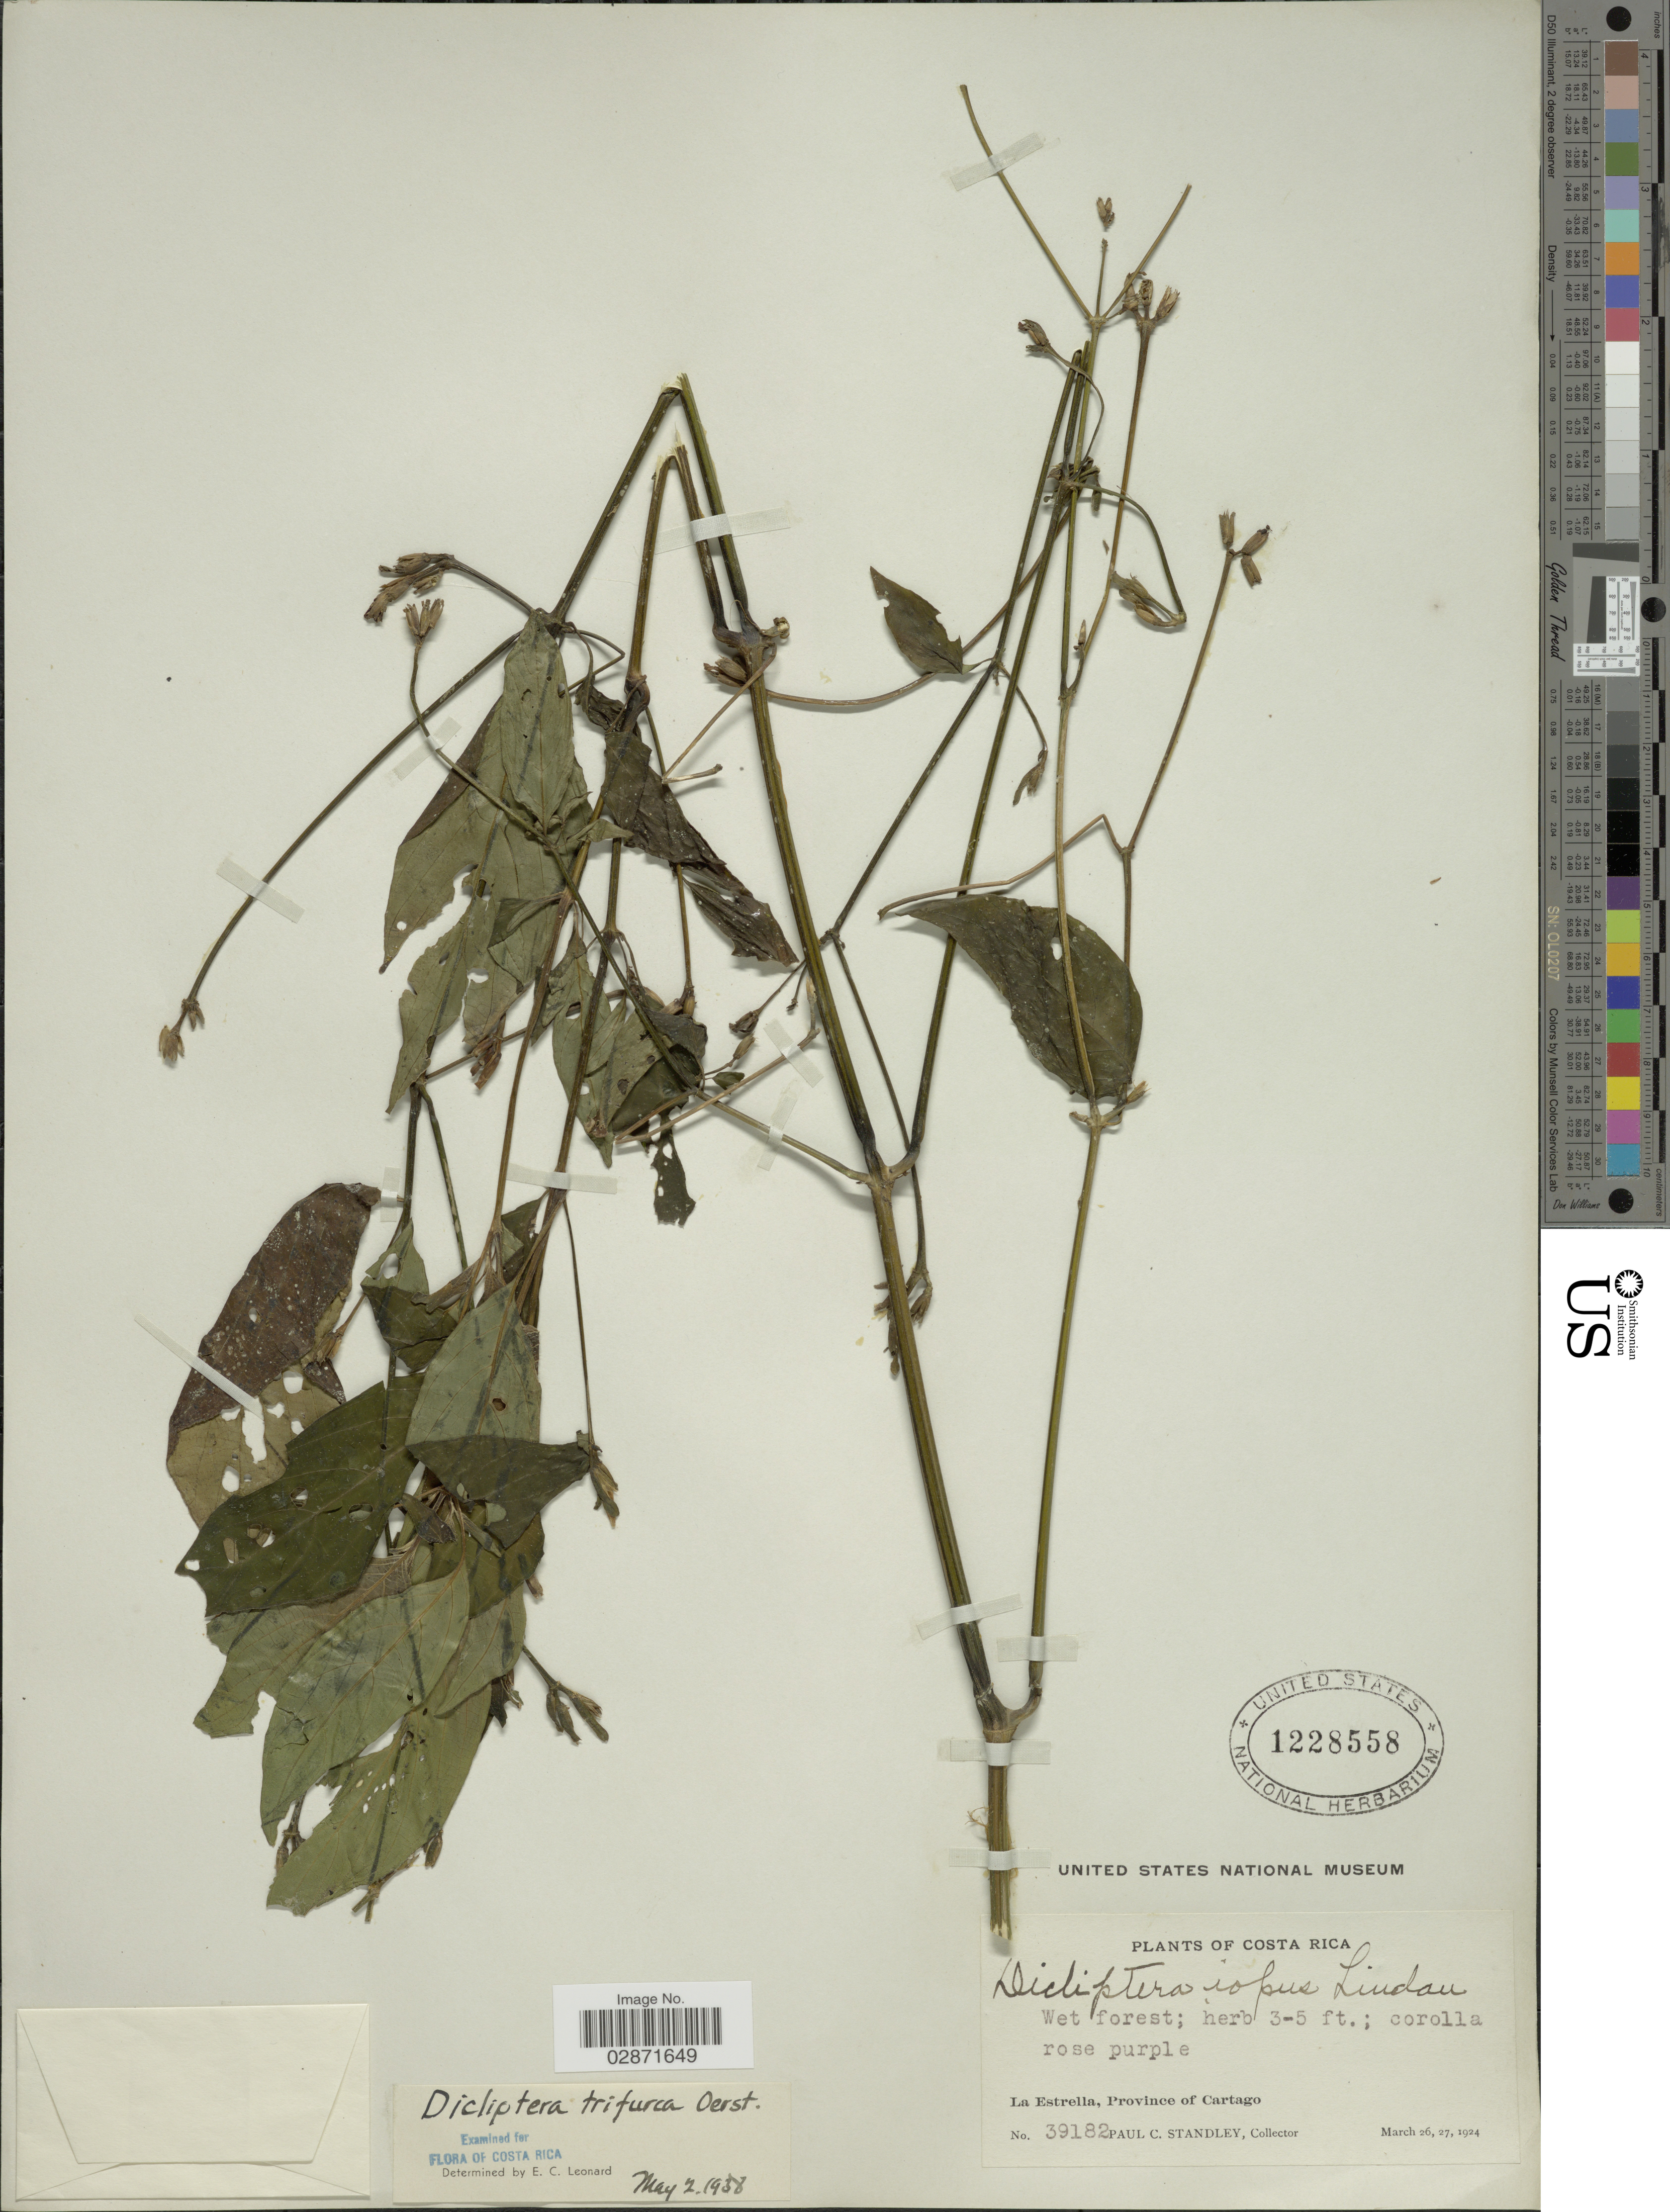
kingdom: Plantae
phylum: Tracheophyta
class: Magnoliopsida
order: Lamiales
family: Acanthaceae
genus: Dicliptera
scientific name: Dicliptera trifurca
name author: Oerst.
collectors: P. C. Standley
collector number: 39182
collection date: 1924-03-26/1924-03-27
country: Costa Rica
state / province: Cartago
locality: La Estrella, Province of Cartago.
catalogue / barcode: US 1228558